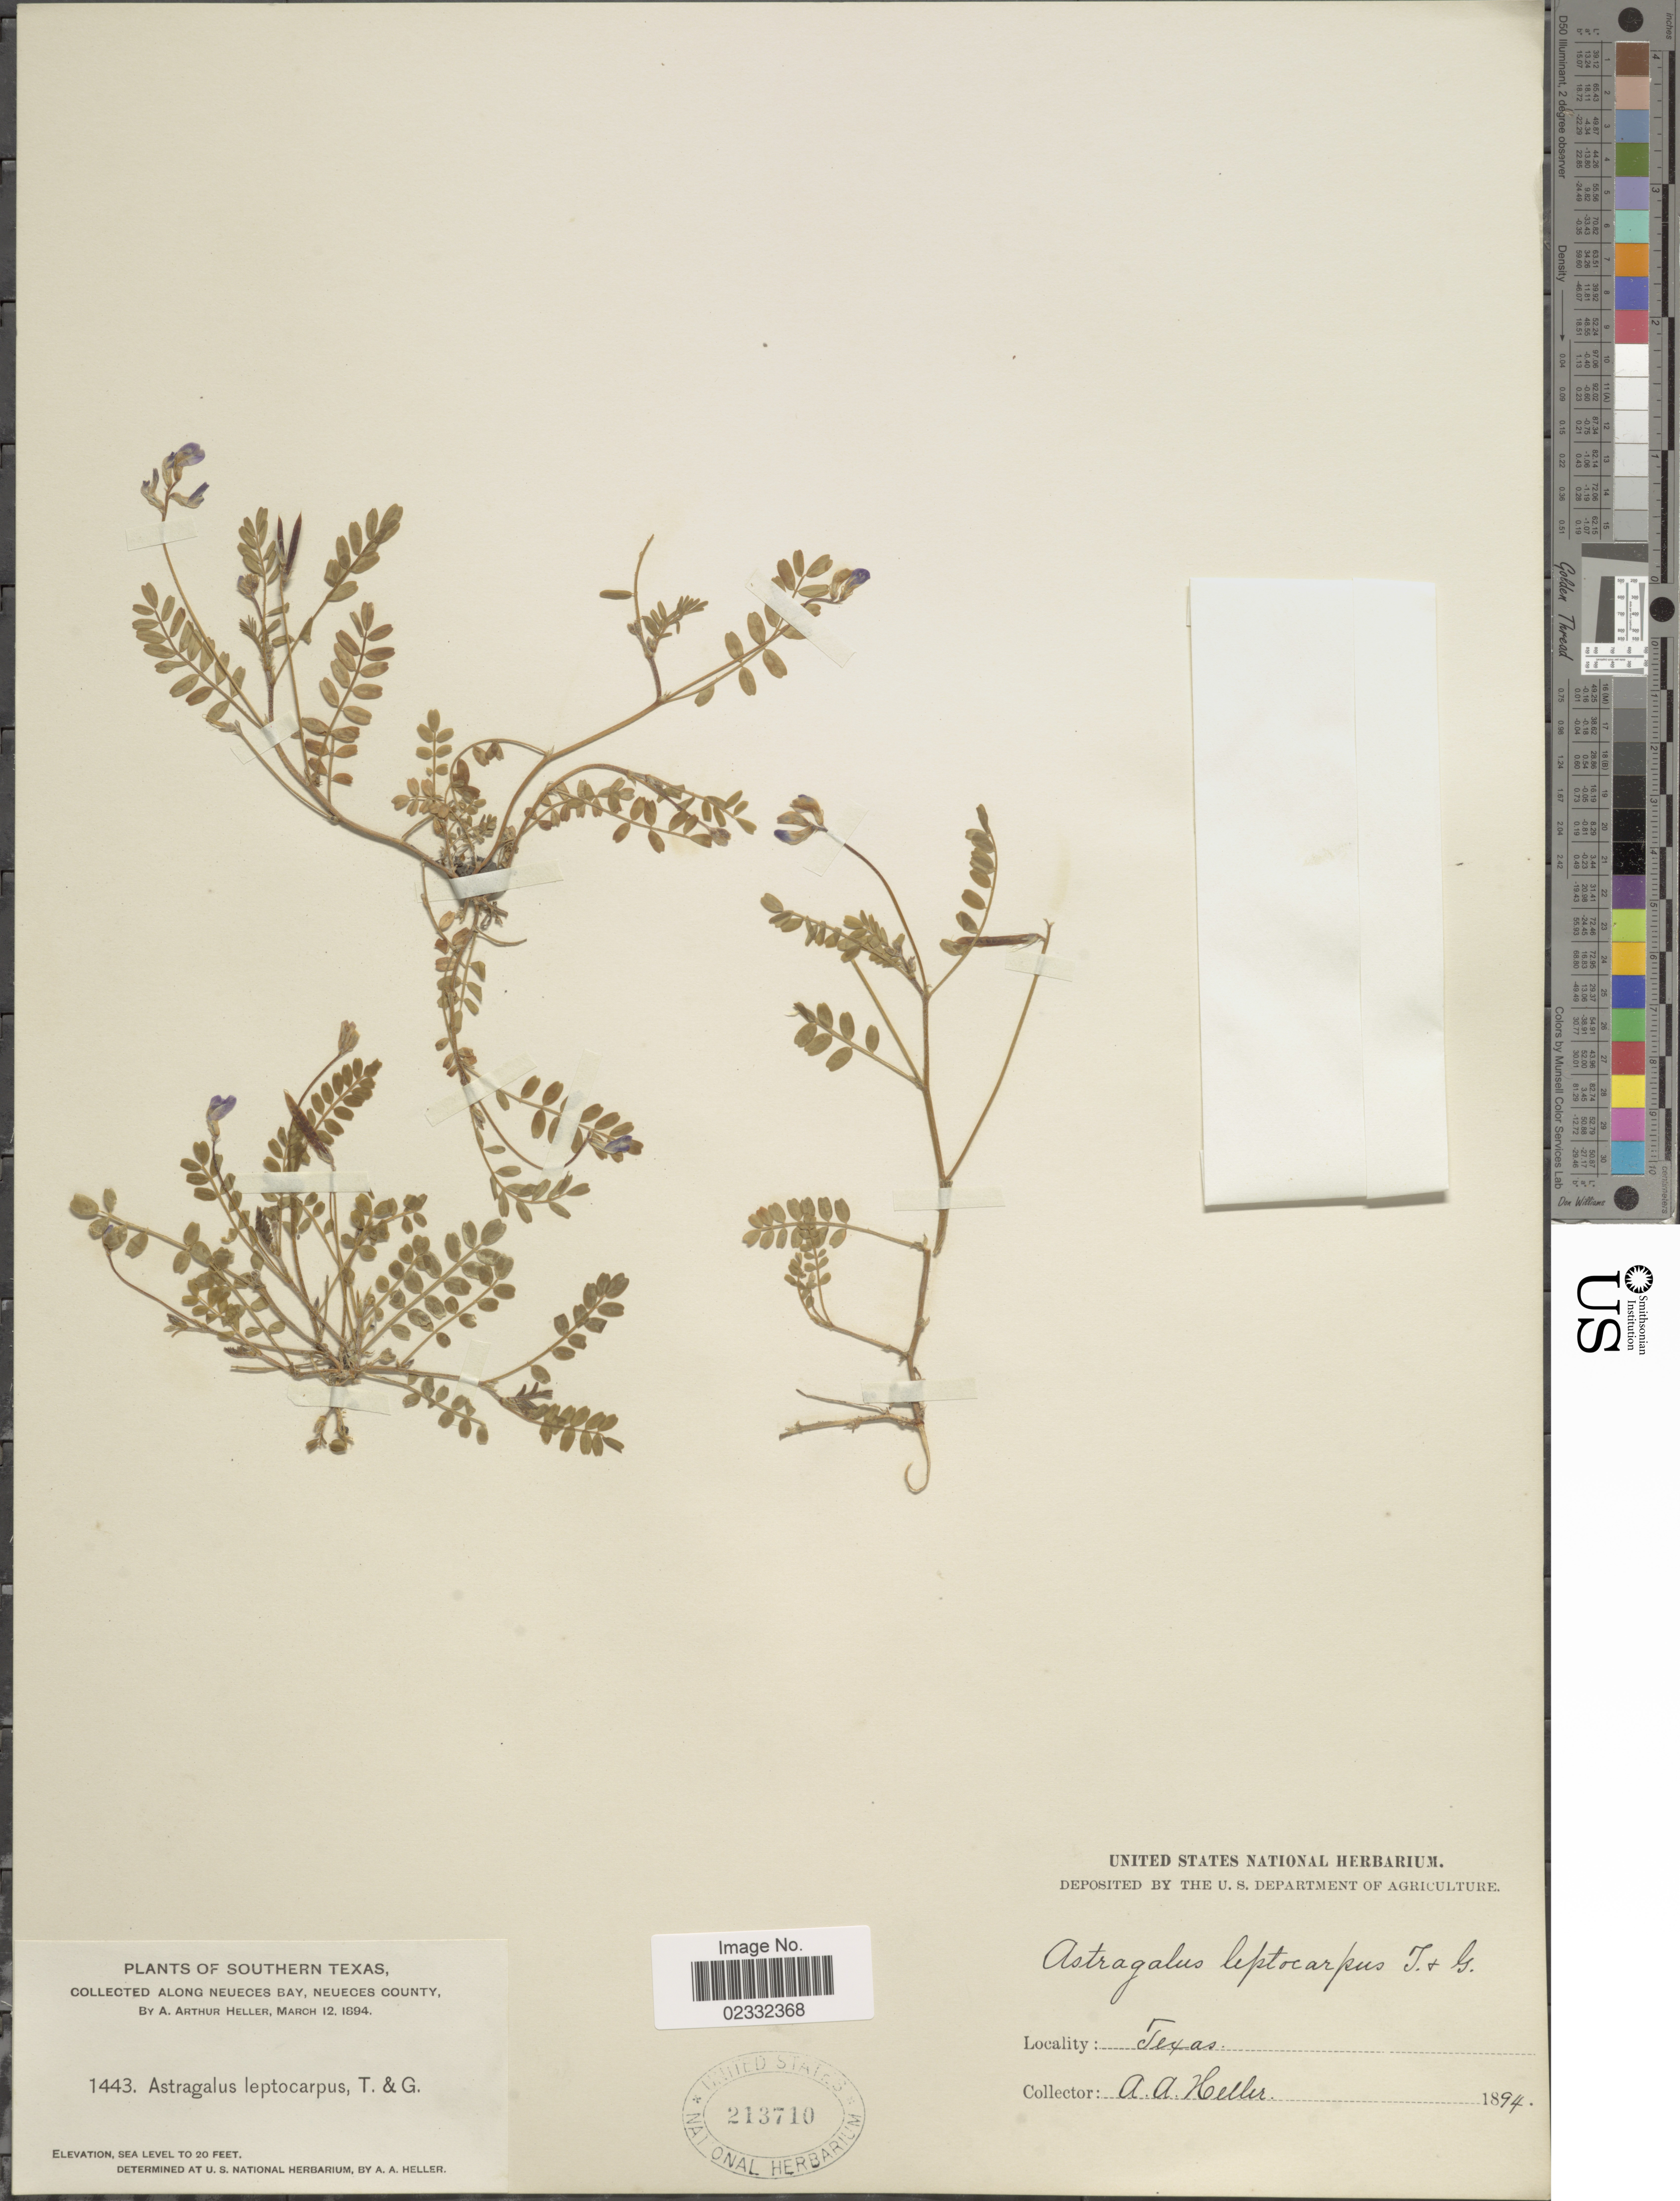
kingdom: Plantae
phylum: Tracheophyta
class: Magnoliopsida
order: Fabales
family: Fabaceae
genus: Astragalus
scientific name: Astragalus leptocarpus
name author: Torr. & A. Gray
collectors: A. A. Heller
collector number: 1443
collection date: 1894-03-12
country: United States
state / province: Texas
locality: Southeastern Texas, along Neuces Bay, Neueces County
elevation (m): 6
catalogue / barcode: US 213710